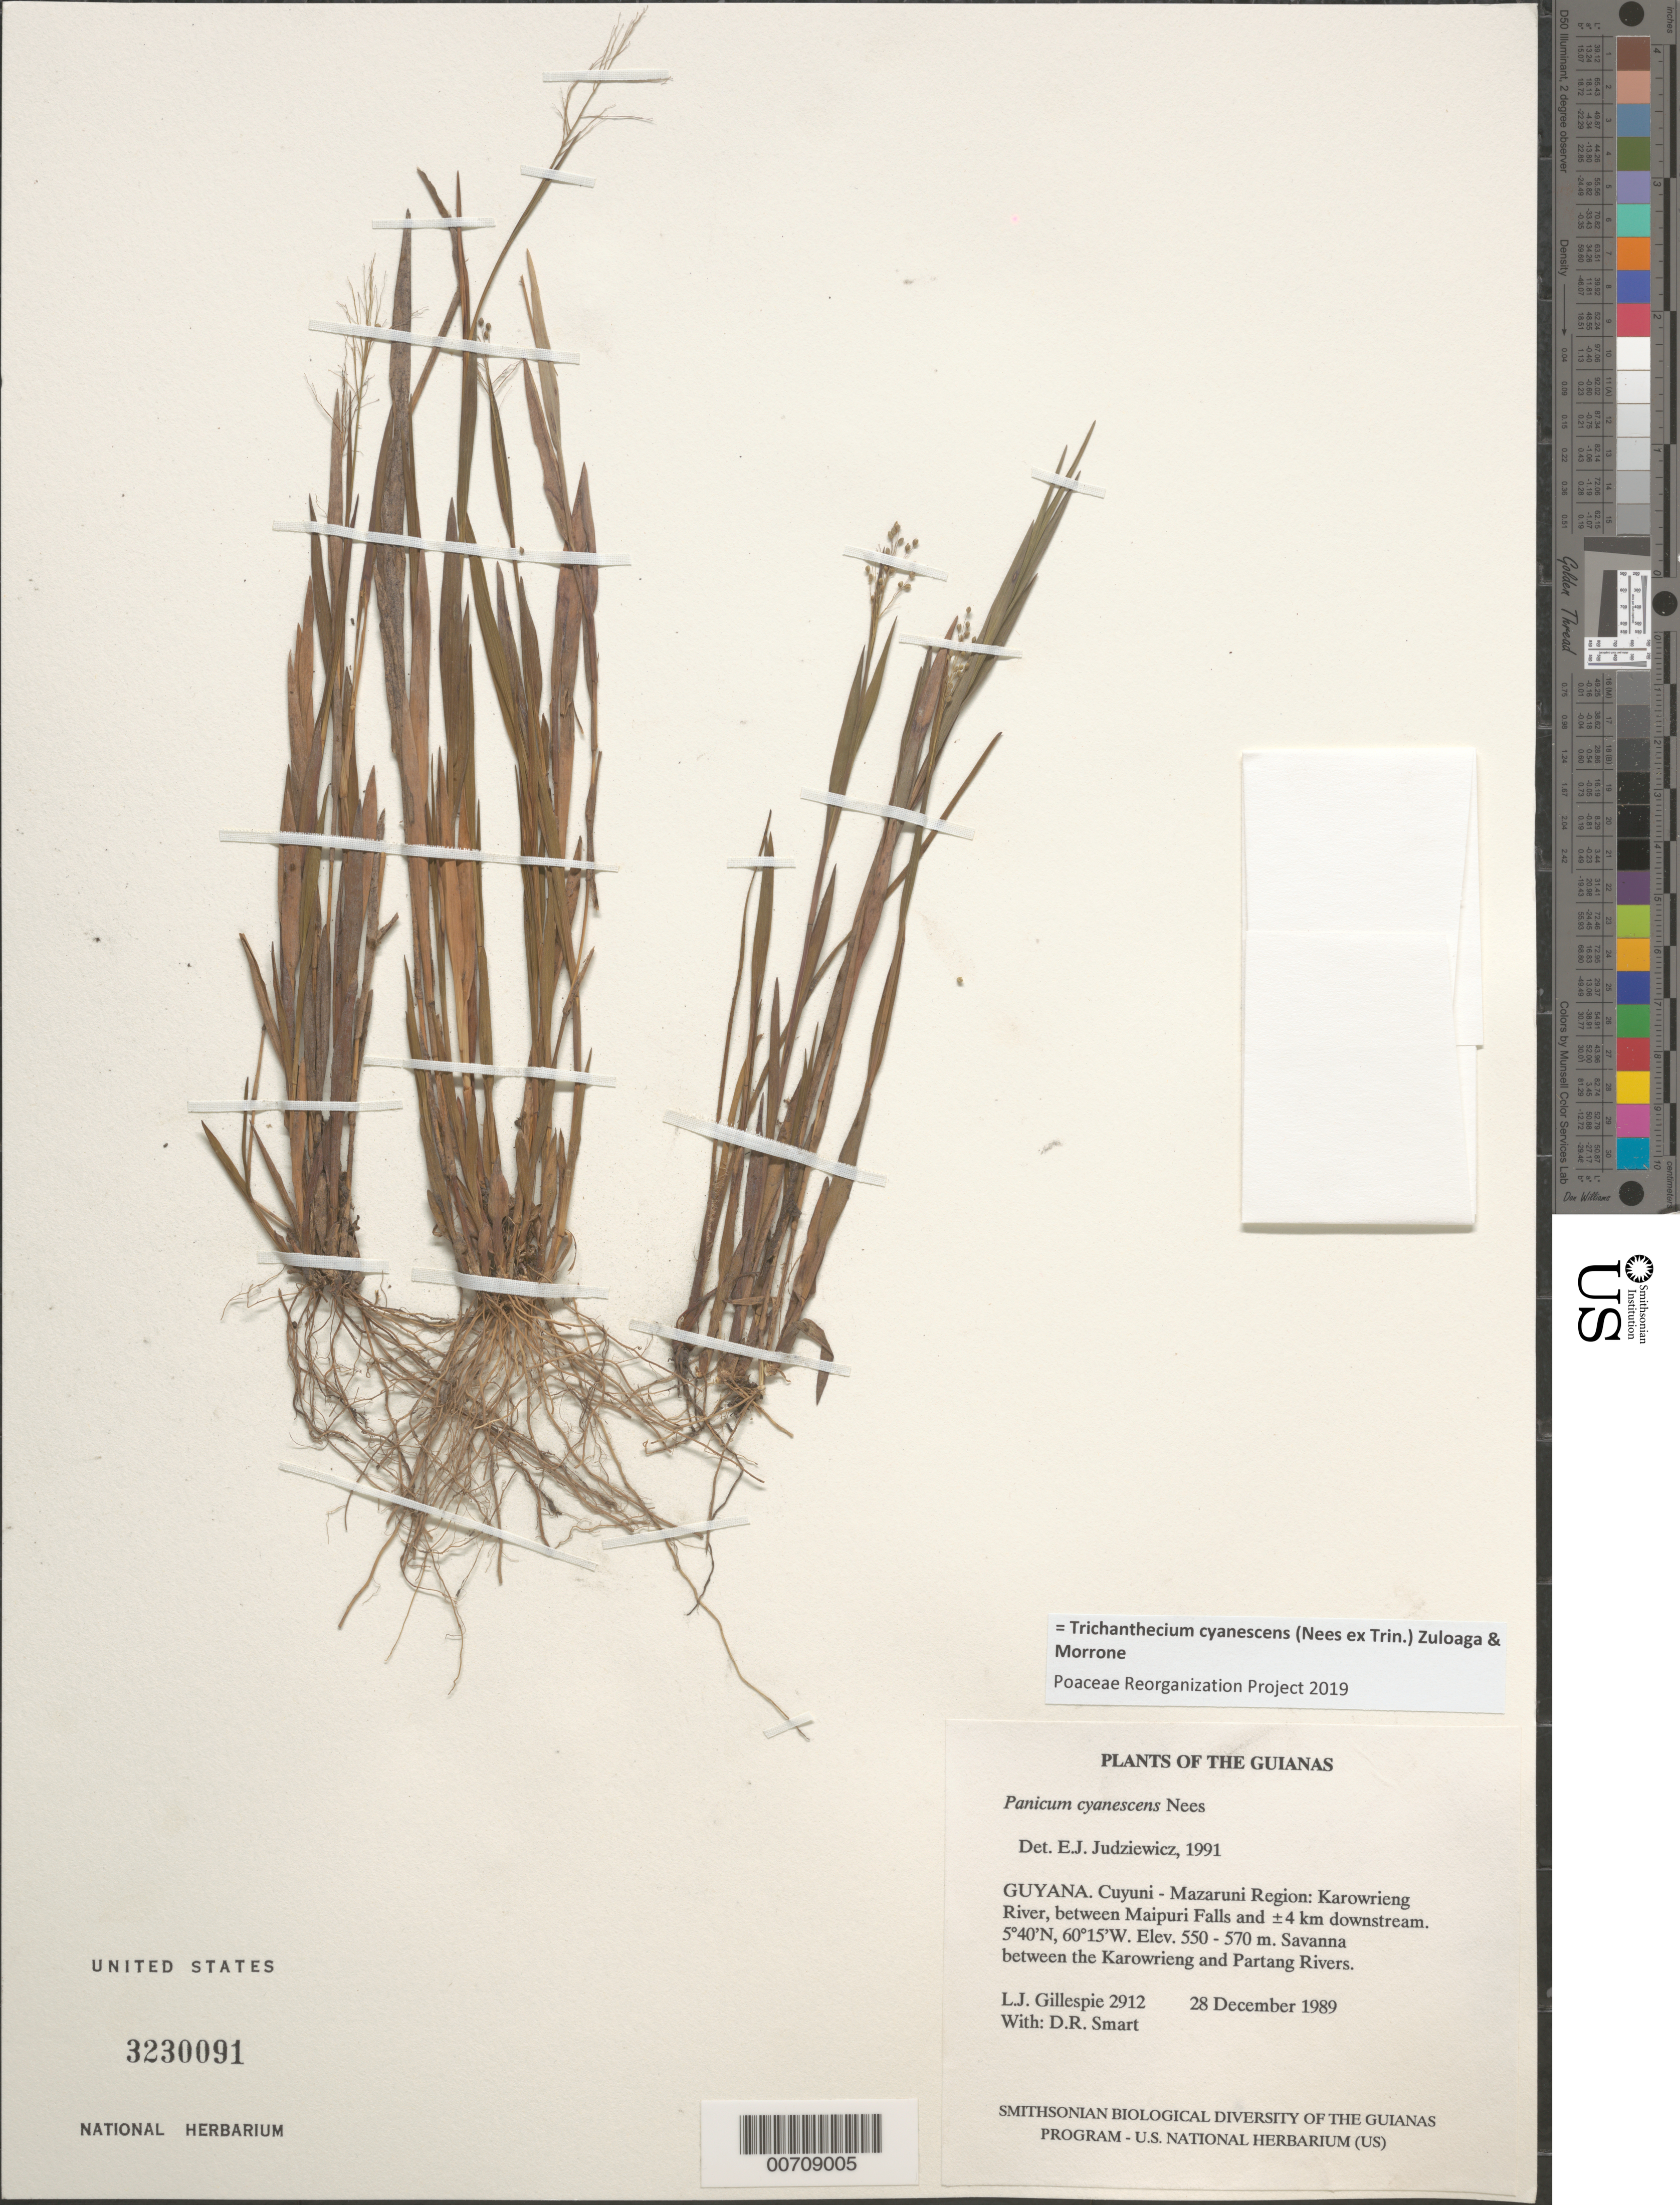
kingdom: Plantae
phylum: Tracheophyta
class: Liliopsida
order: Poales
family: Poaceae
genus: Panicum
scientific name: Panicum cyanescens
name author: Nees ex Trin.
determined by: Judziewicz, E. J.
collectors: L. J. Gillespie & D. R. Smart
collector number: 2912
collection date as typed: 28 December 1989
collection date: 1989-12-28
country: Guyana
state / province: Cuyuni-Mazaruni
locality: Between Karowrieng and Partang Rivers, between Maipuri Falls and ±4 km downstream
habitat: Savanna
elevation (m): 550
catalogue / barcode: US 3230091